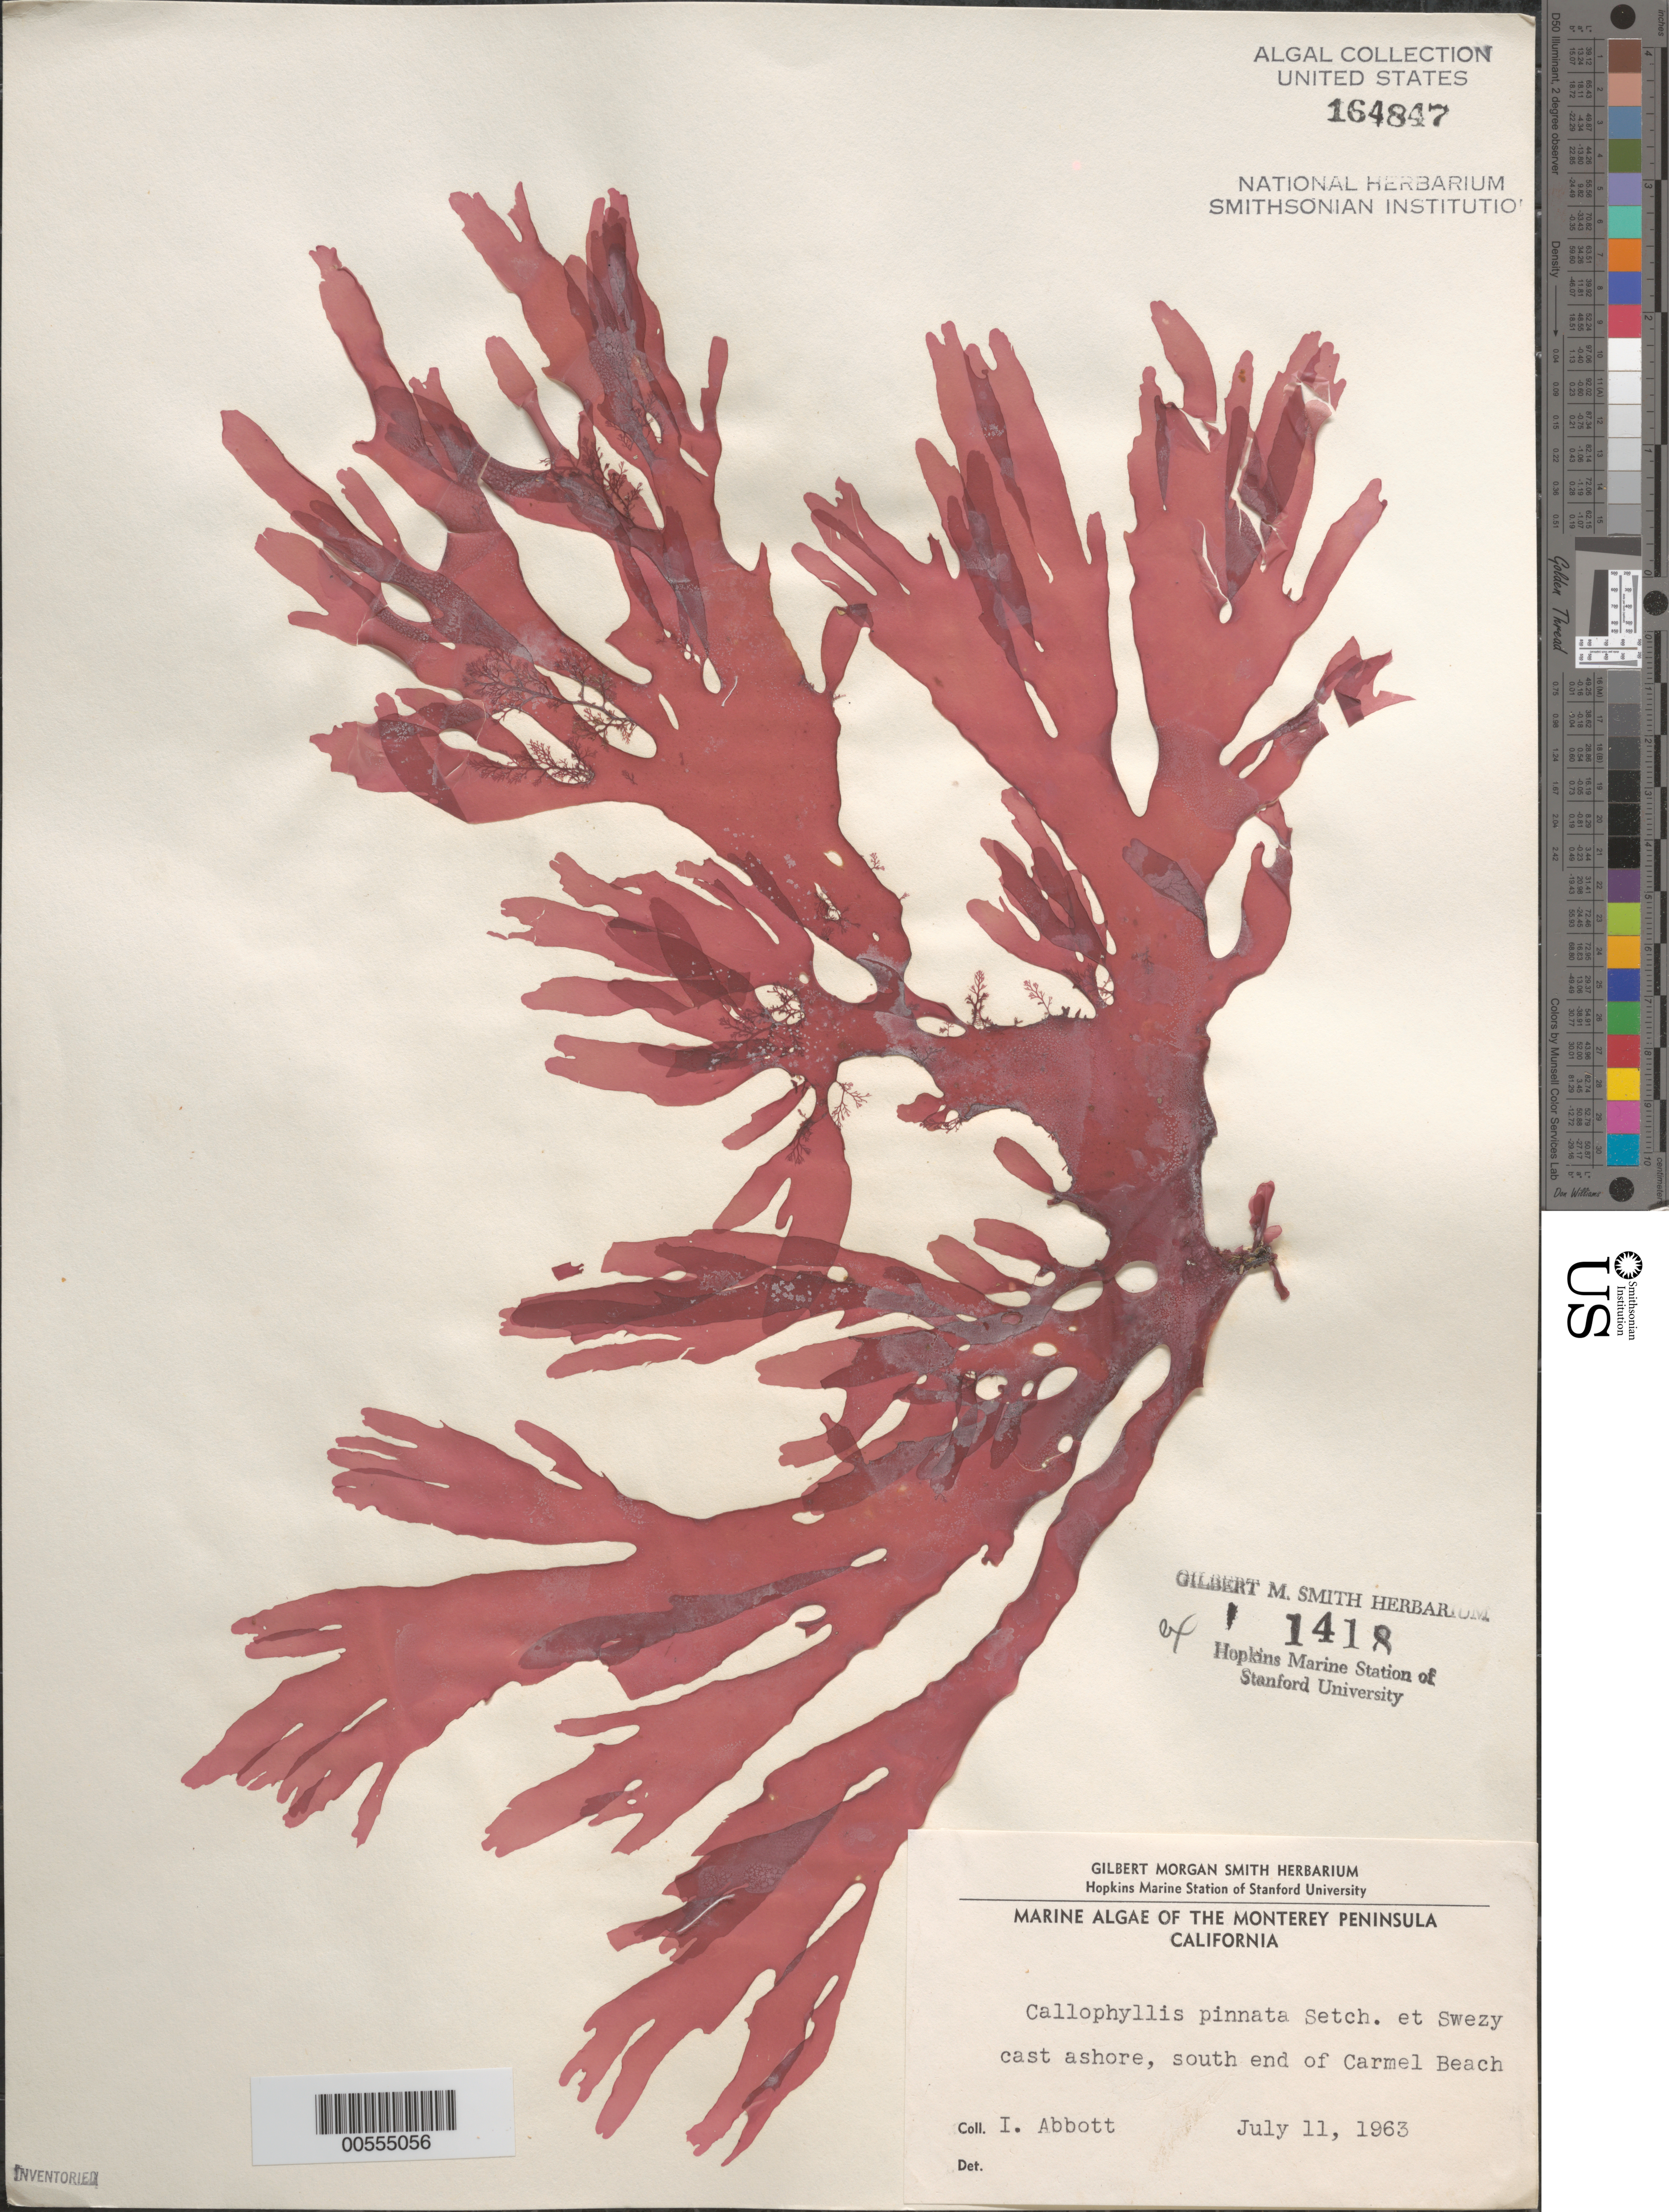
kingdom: Plantae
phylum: Rhodophyta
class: Florideophyceae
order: Gigartinales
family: Kallymeniaceae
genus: Callophyllis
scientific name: Callophyllis pinnata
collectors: I. A. Abbott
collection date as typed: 11 Jul 1963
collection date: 1963-07-11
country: United States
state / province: California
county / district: Monterey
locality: Carmel Beach, south end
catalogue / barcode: US 164847